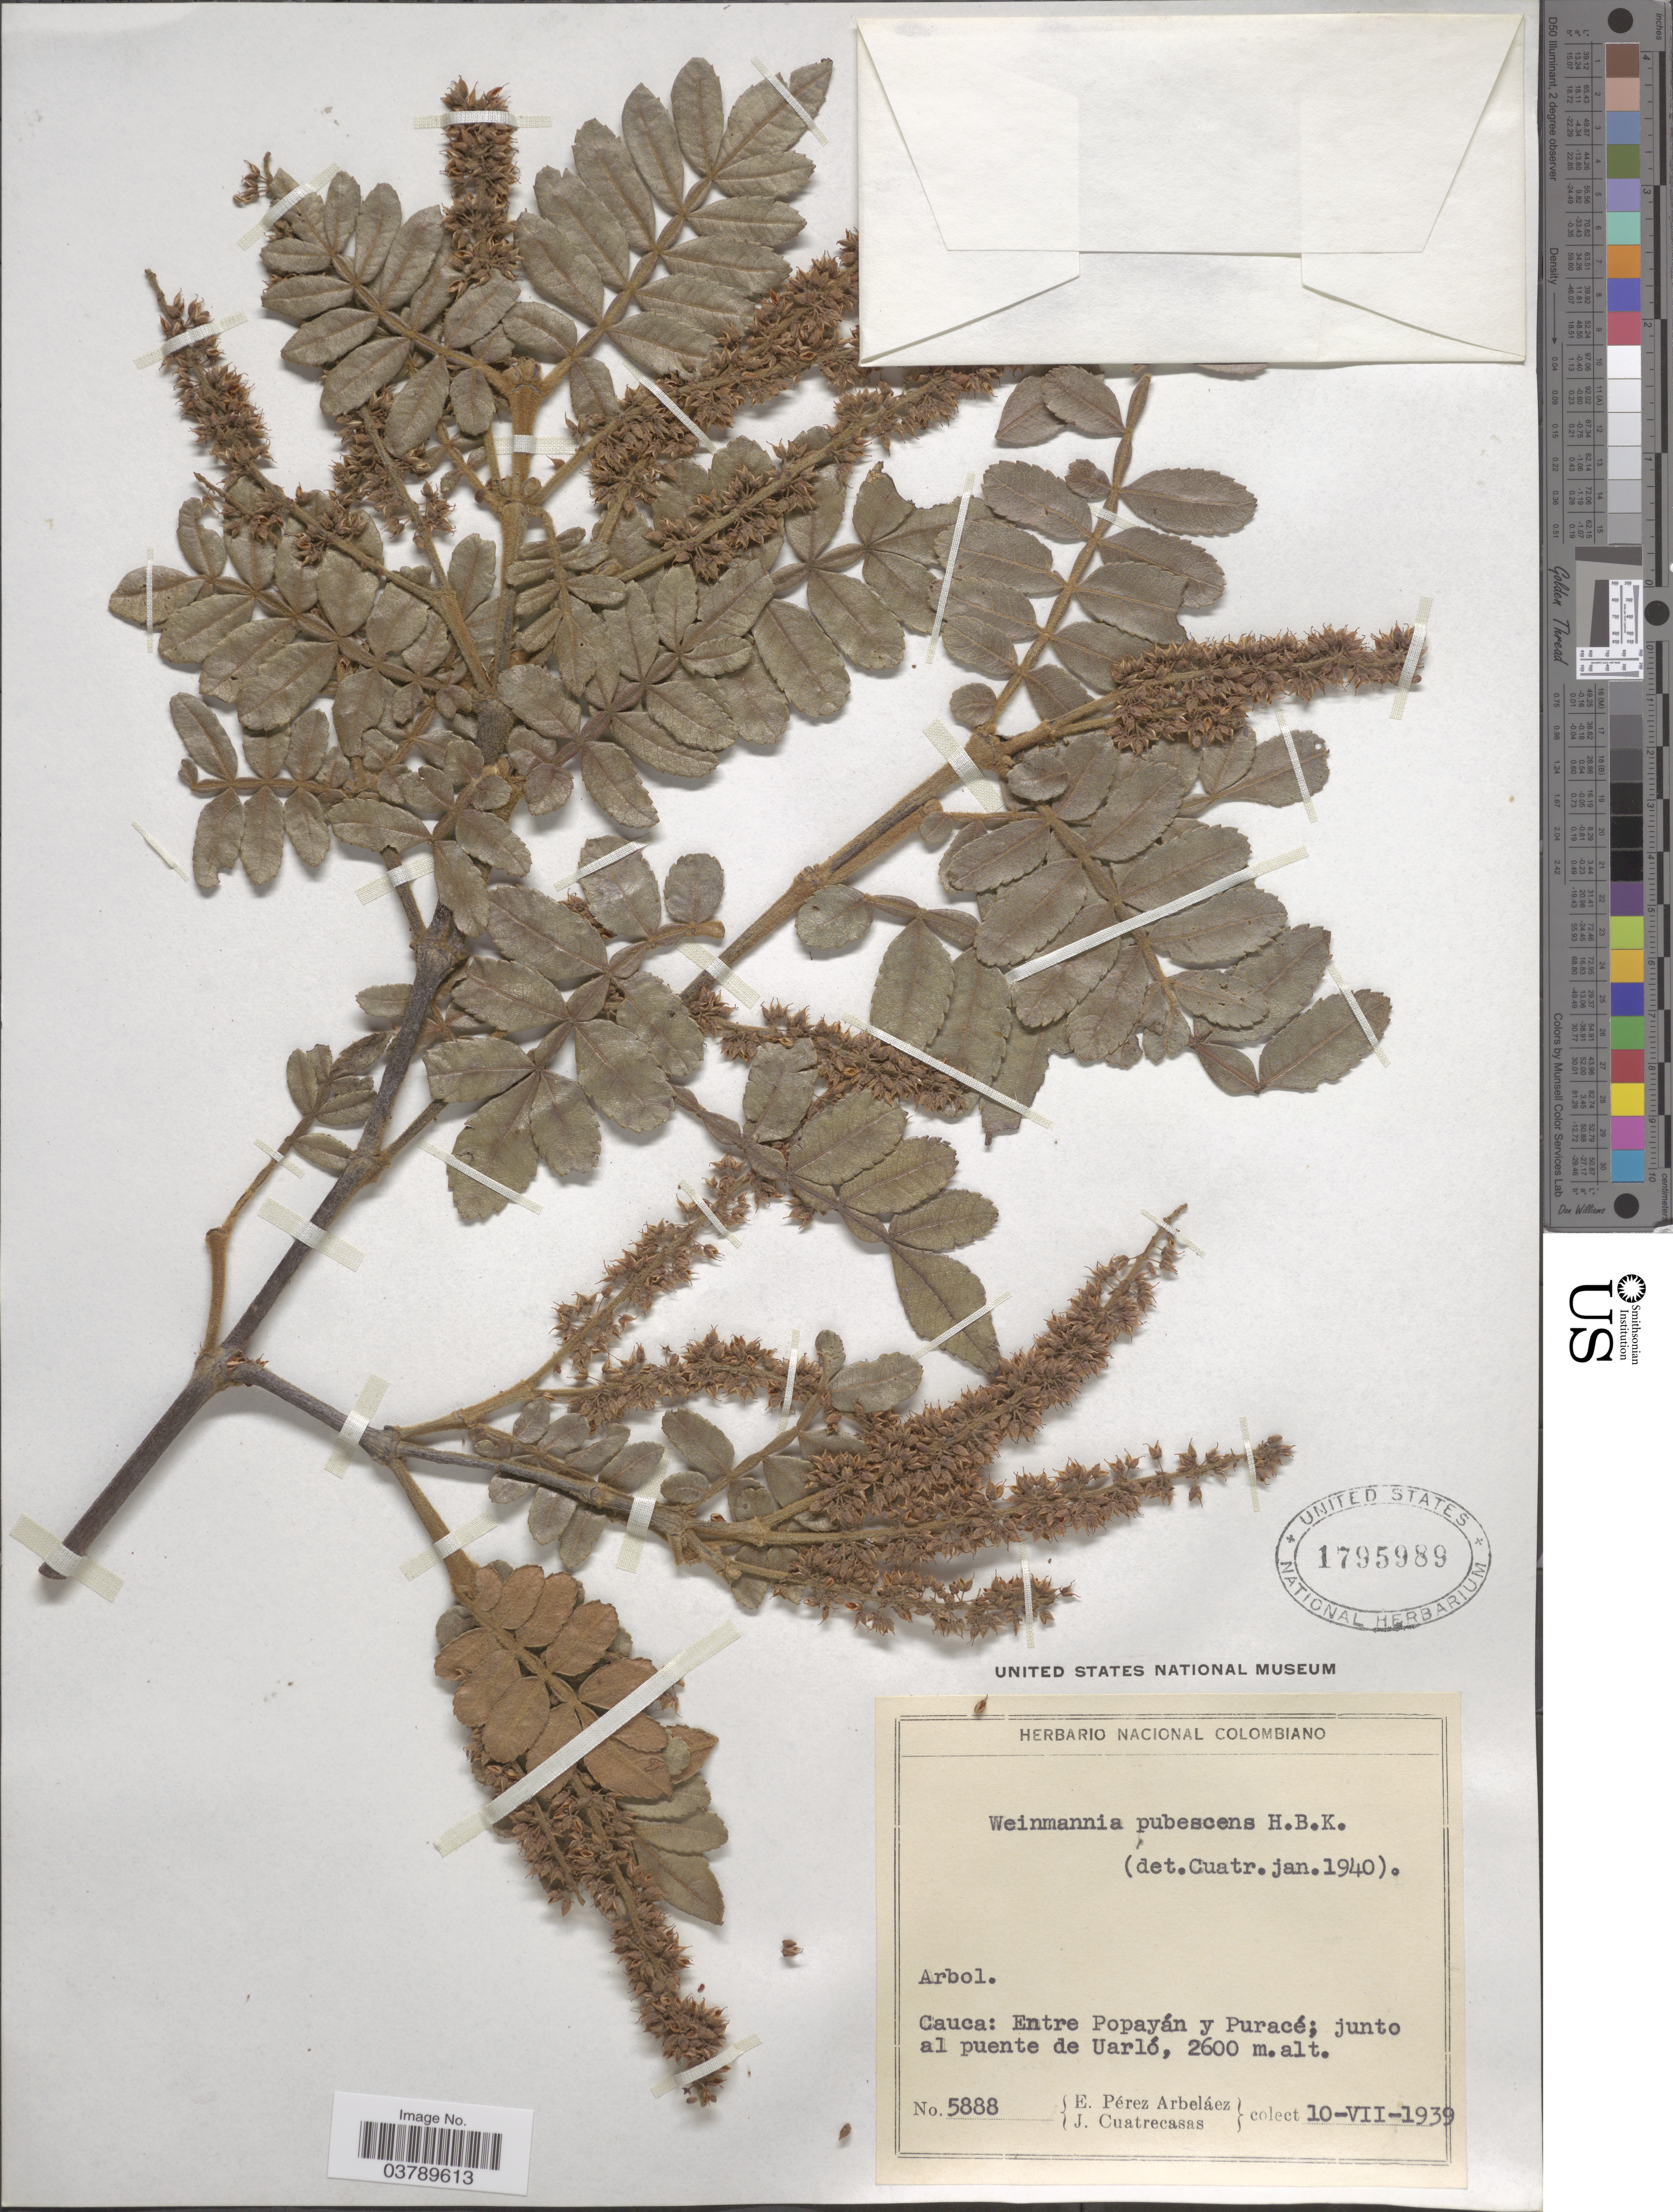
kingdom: Plantae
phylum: Tracheophyta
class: Magnoliopsida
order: Oxalidales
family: Cunoniaceae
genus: Weinmannia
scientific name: Weinmannia pubescens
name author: Kunth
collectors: E. Pérez Arbeláez & J. Cuatrecasas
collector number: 5888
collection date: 1939-07-10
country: Colombia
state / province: Cauca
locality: Entre Popayán y Puracé; junto al puente de Uarló.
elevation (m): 2600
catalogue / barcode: US 1795989